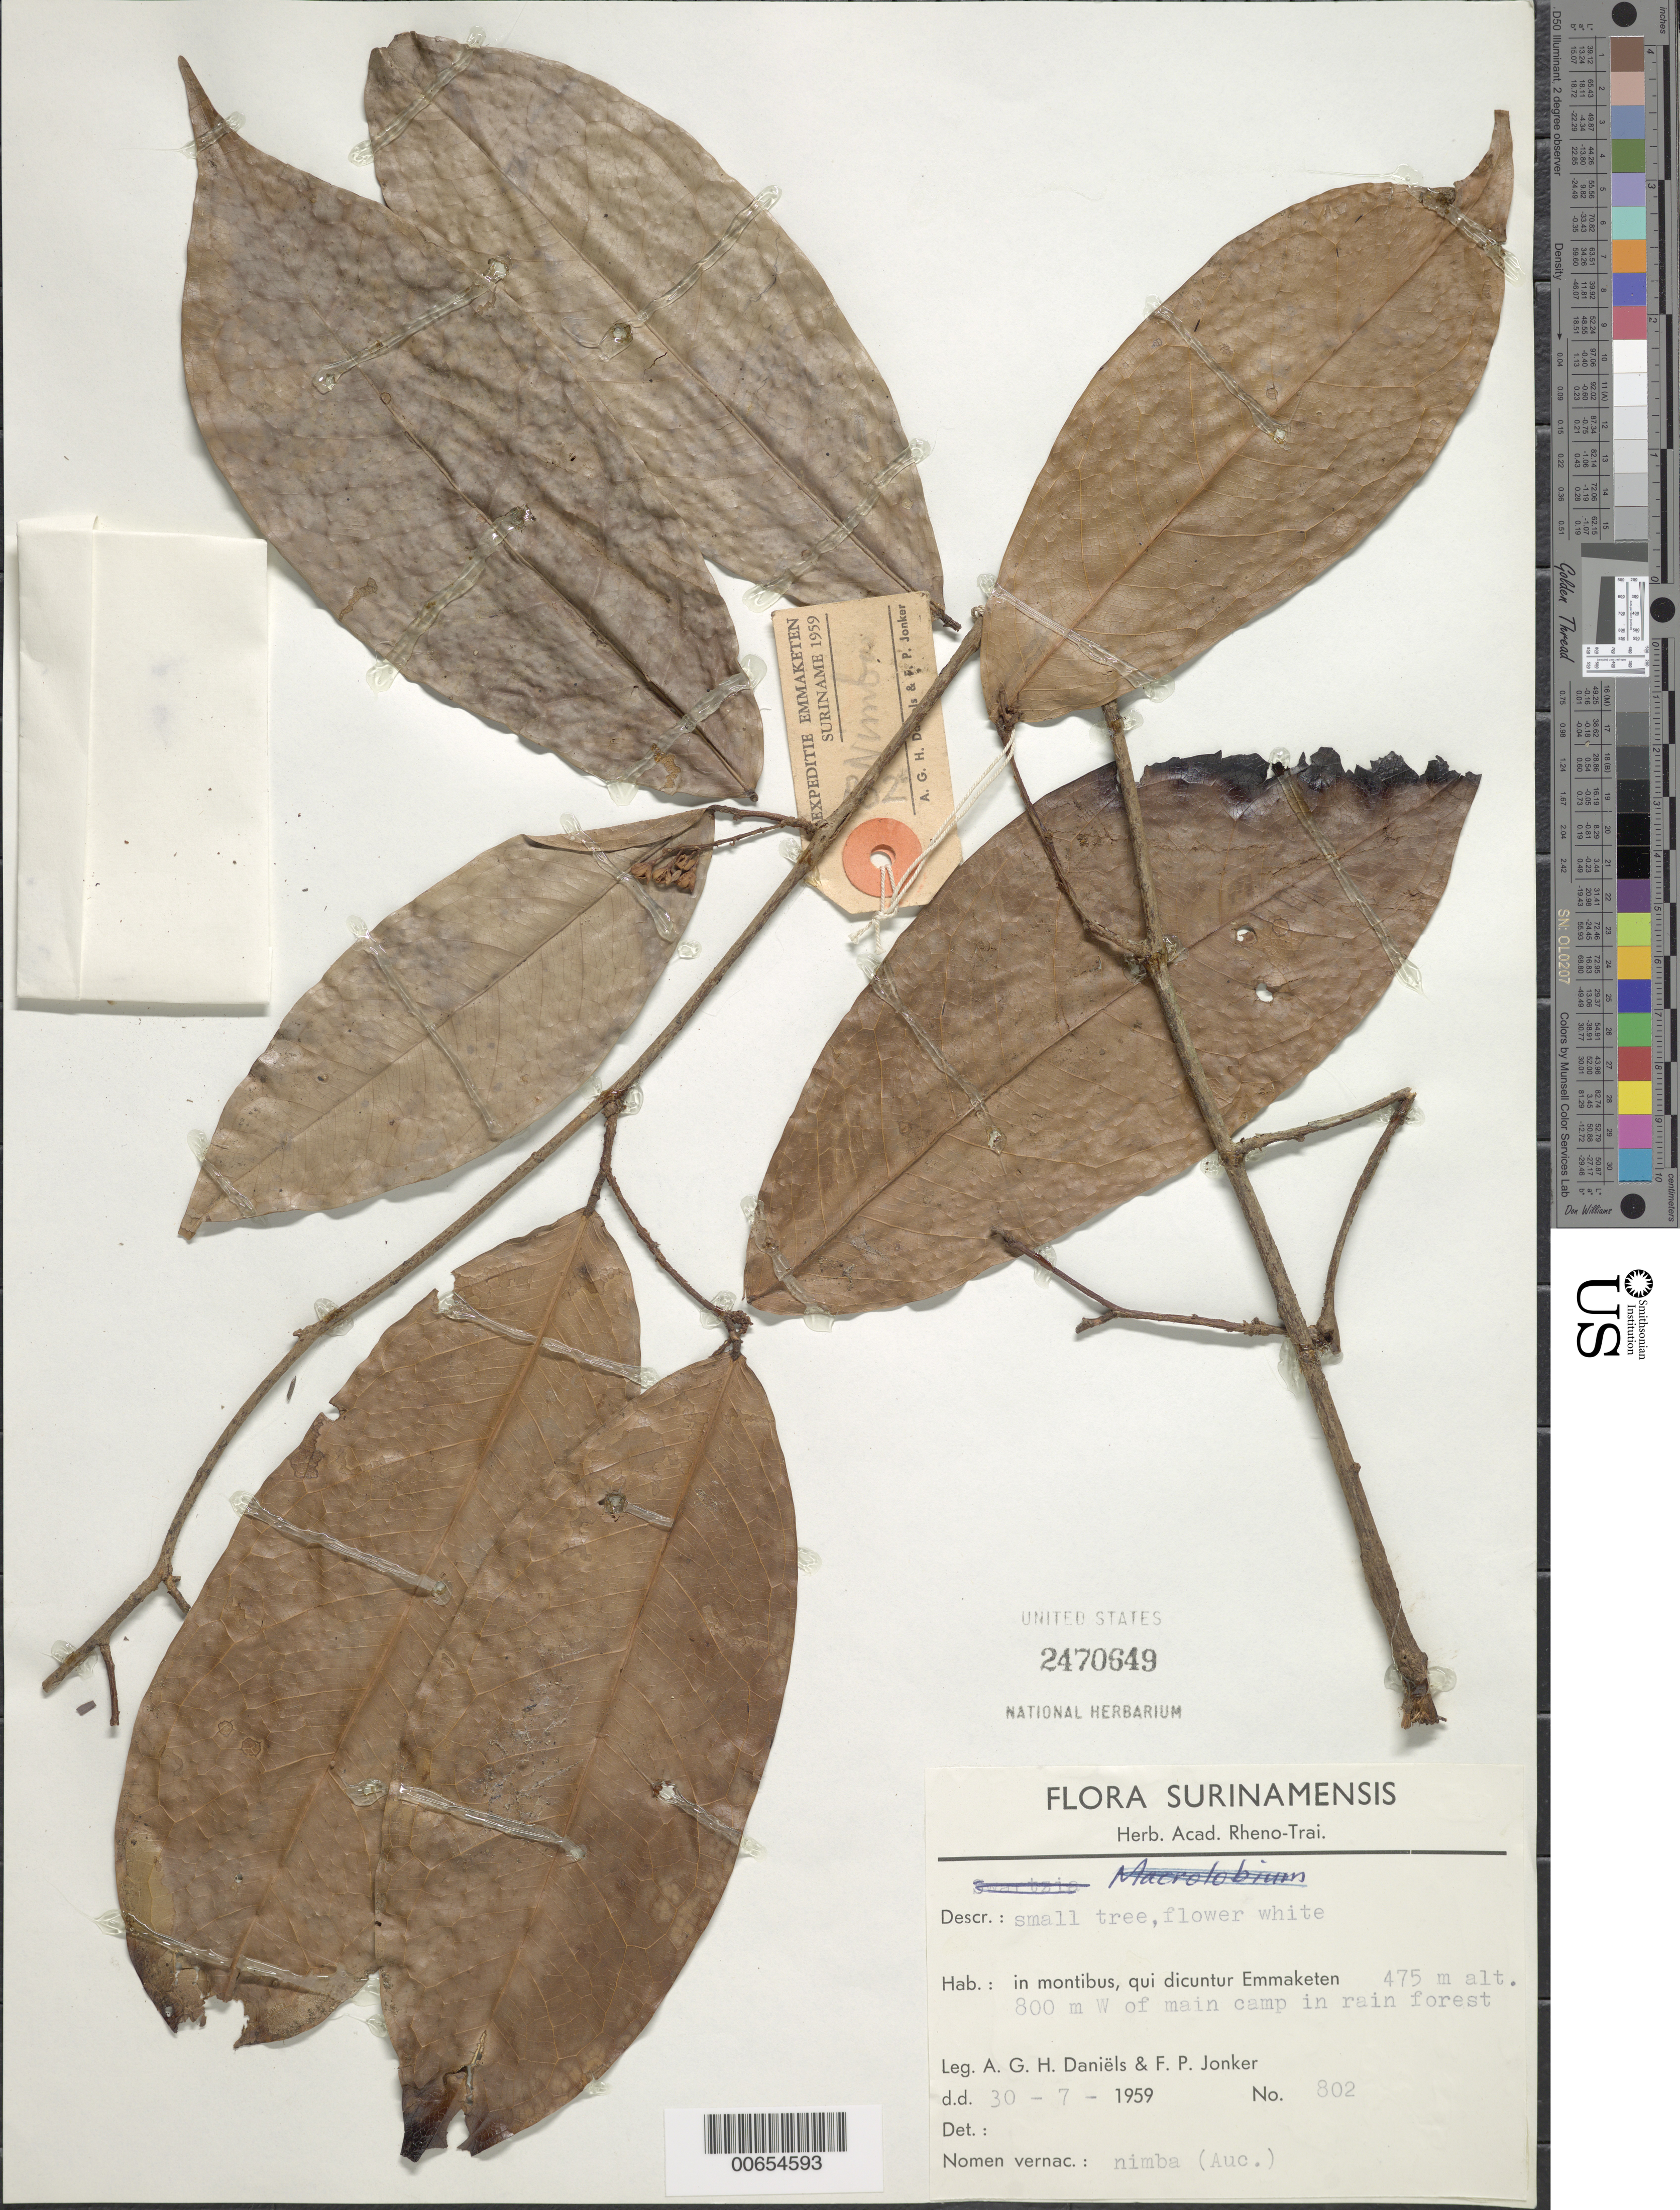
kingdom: Plantae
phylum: Tracheophyta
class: Magnoliopsida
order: Fabales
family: Fabaceae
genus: Crudia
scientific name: Crudia sp.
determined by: Mansano, V. F.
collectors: A. Daniëls & F. P. Jonker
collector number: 802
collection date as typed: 30-Jul-59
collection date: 1959-07-30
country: Suriname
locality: Emmaketen, 800 m W of Main Camp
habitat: Rain forest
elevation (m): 475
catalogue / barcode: US 2470649